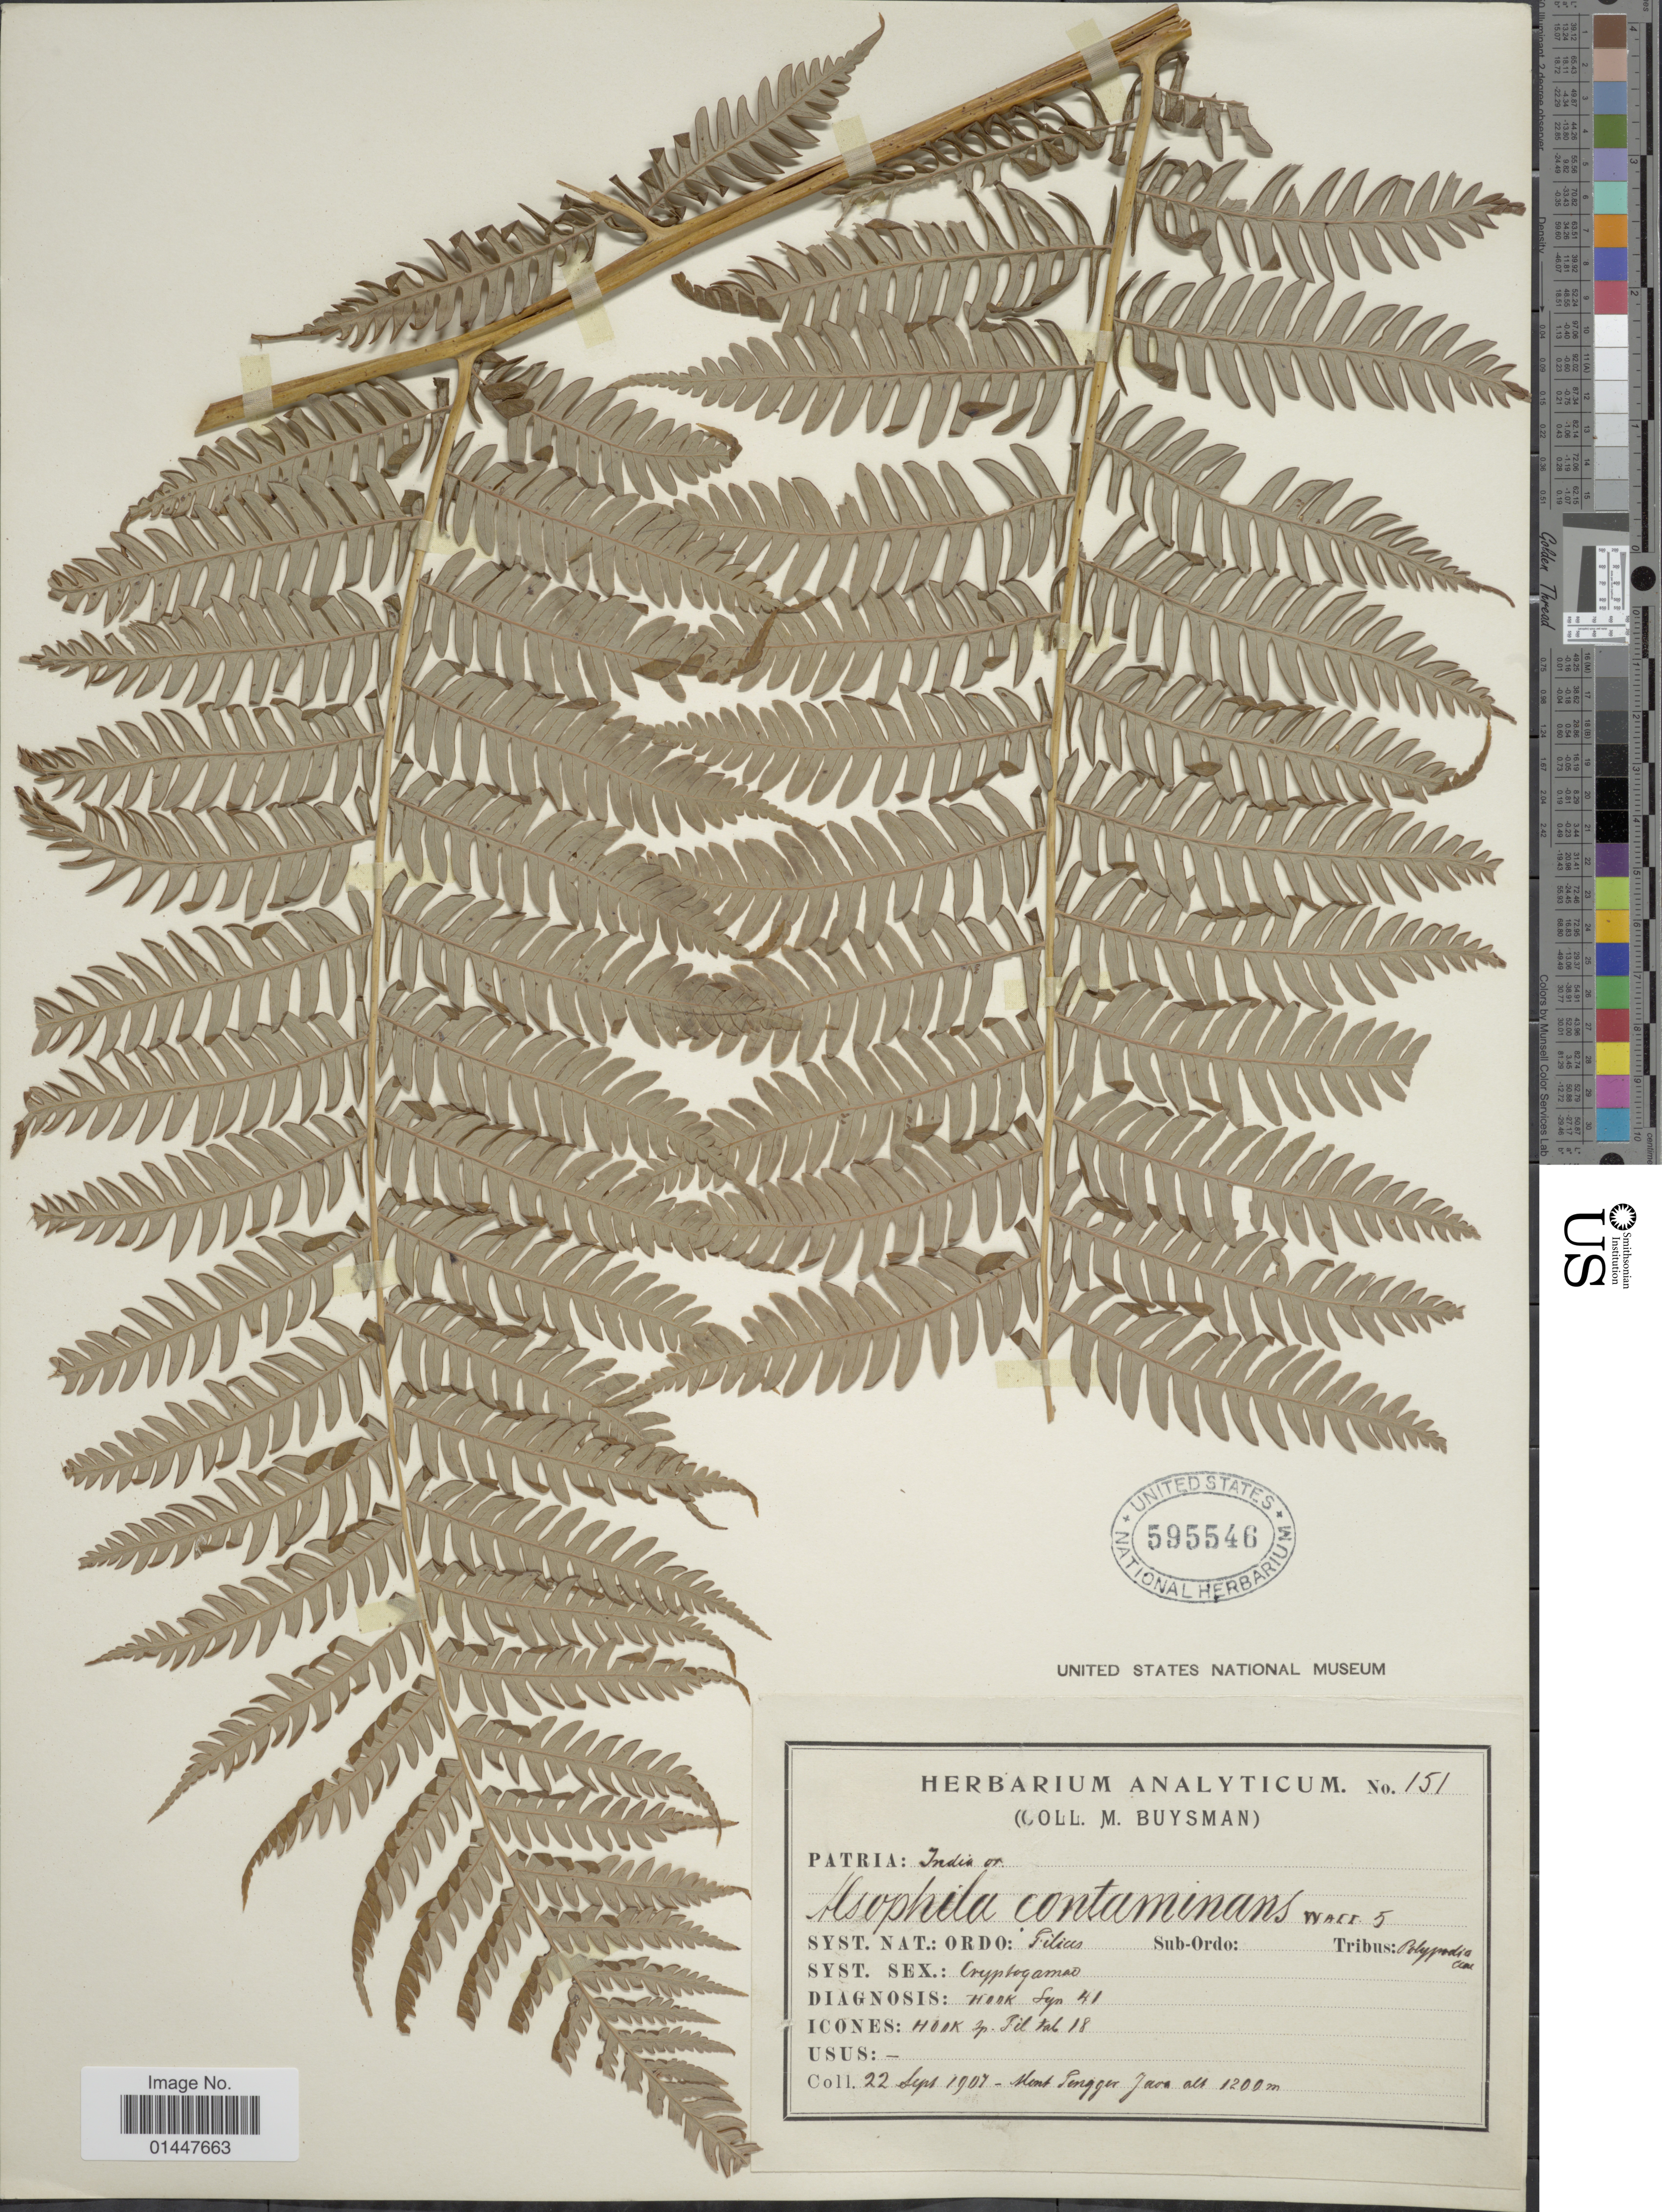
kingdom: Plantae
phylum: Tracheophyta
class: Polypodiopsida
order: Cyatheales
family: Cyatheaceae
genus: Sphaeropteris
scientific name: Sphaeropteris glauca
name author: (Blume) R.M. Tryon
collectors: M. Buysman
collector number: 151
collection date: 1907-09-22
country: Indonesia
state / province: Java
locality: Mount Pengger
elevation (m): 1200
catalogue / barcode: US 595546